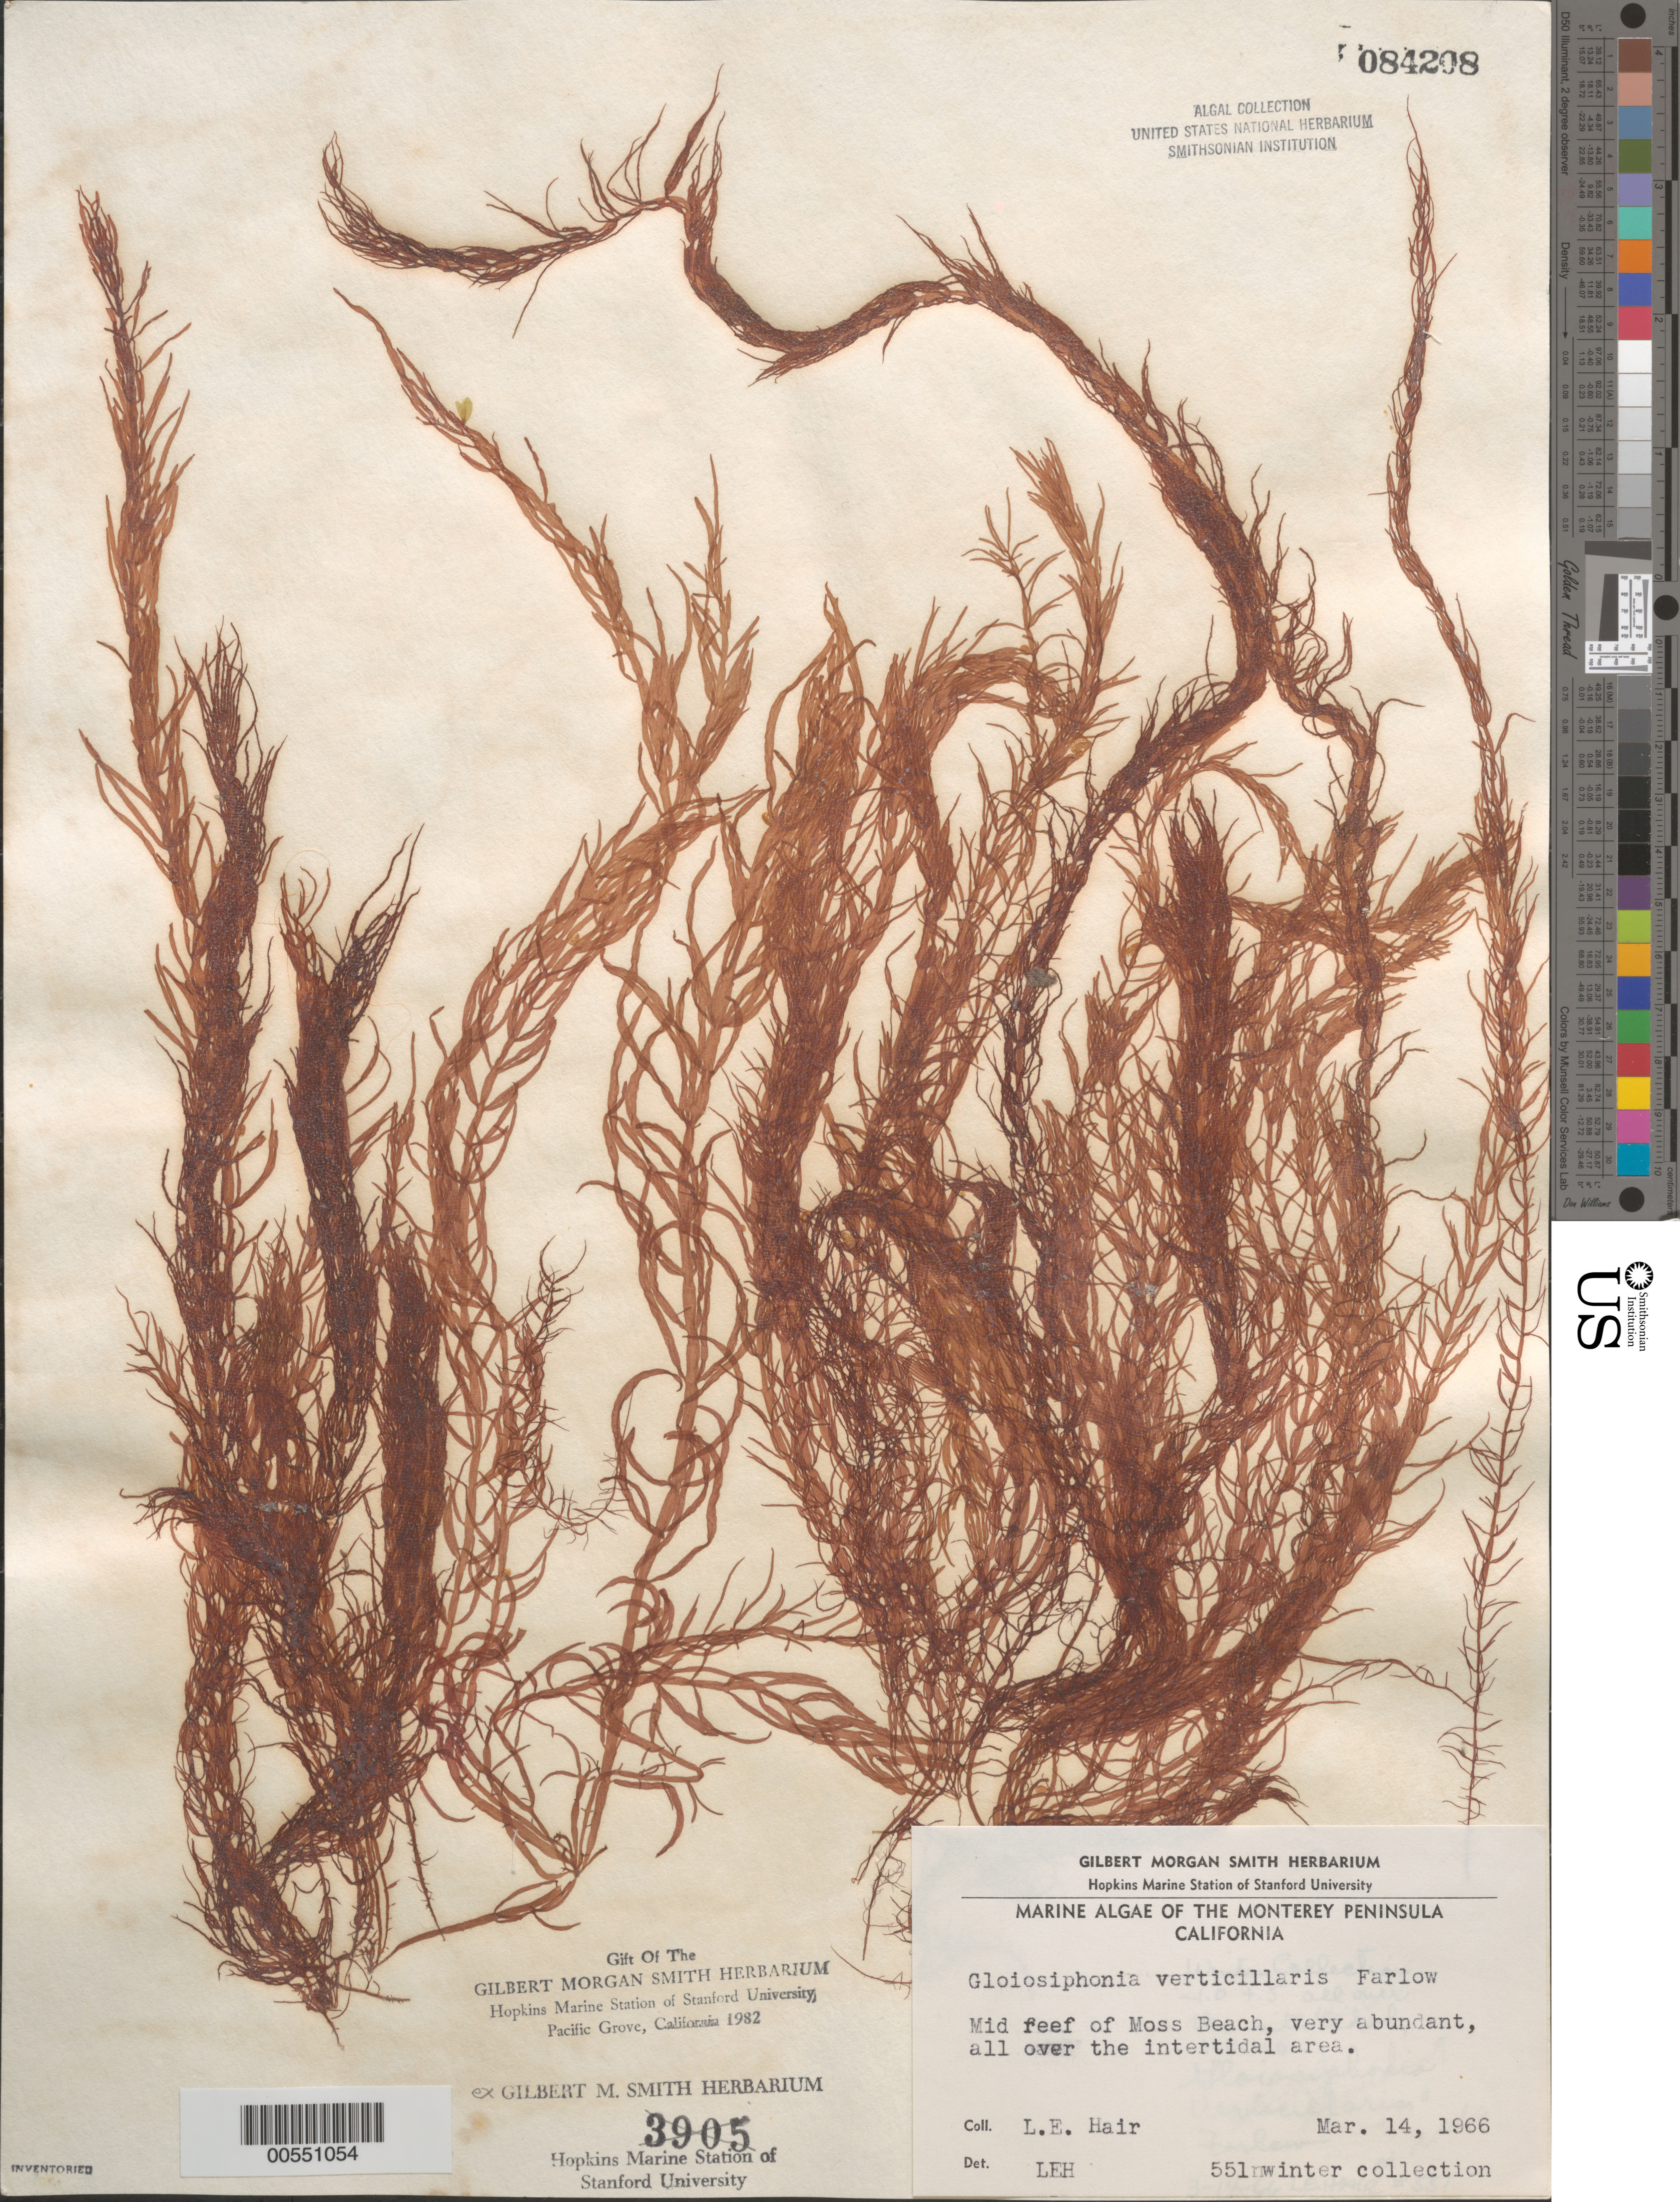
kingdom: Plantae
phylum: Rhodophyta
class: Florideophyceae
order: Gigartinales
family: Gloiosiphoniaceae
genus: Gloiosiphonia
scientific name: Gloiosiphonia verticillaris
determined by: Hair, L. E.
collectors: L. Hair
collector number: LEH 551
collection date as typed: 14 Mar 1966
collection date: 1966-03-14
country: United States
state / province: California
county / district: Monterey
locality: Middle Reef of Moss Beach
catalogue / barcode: US 84208